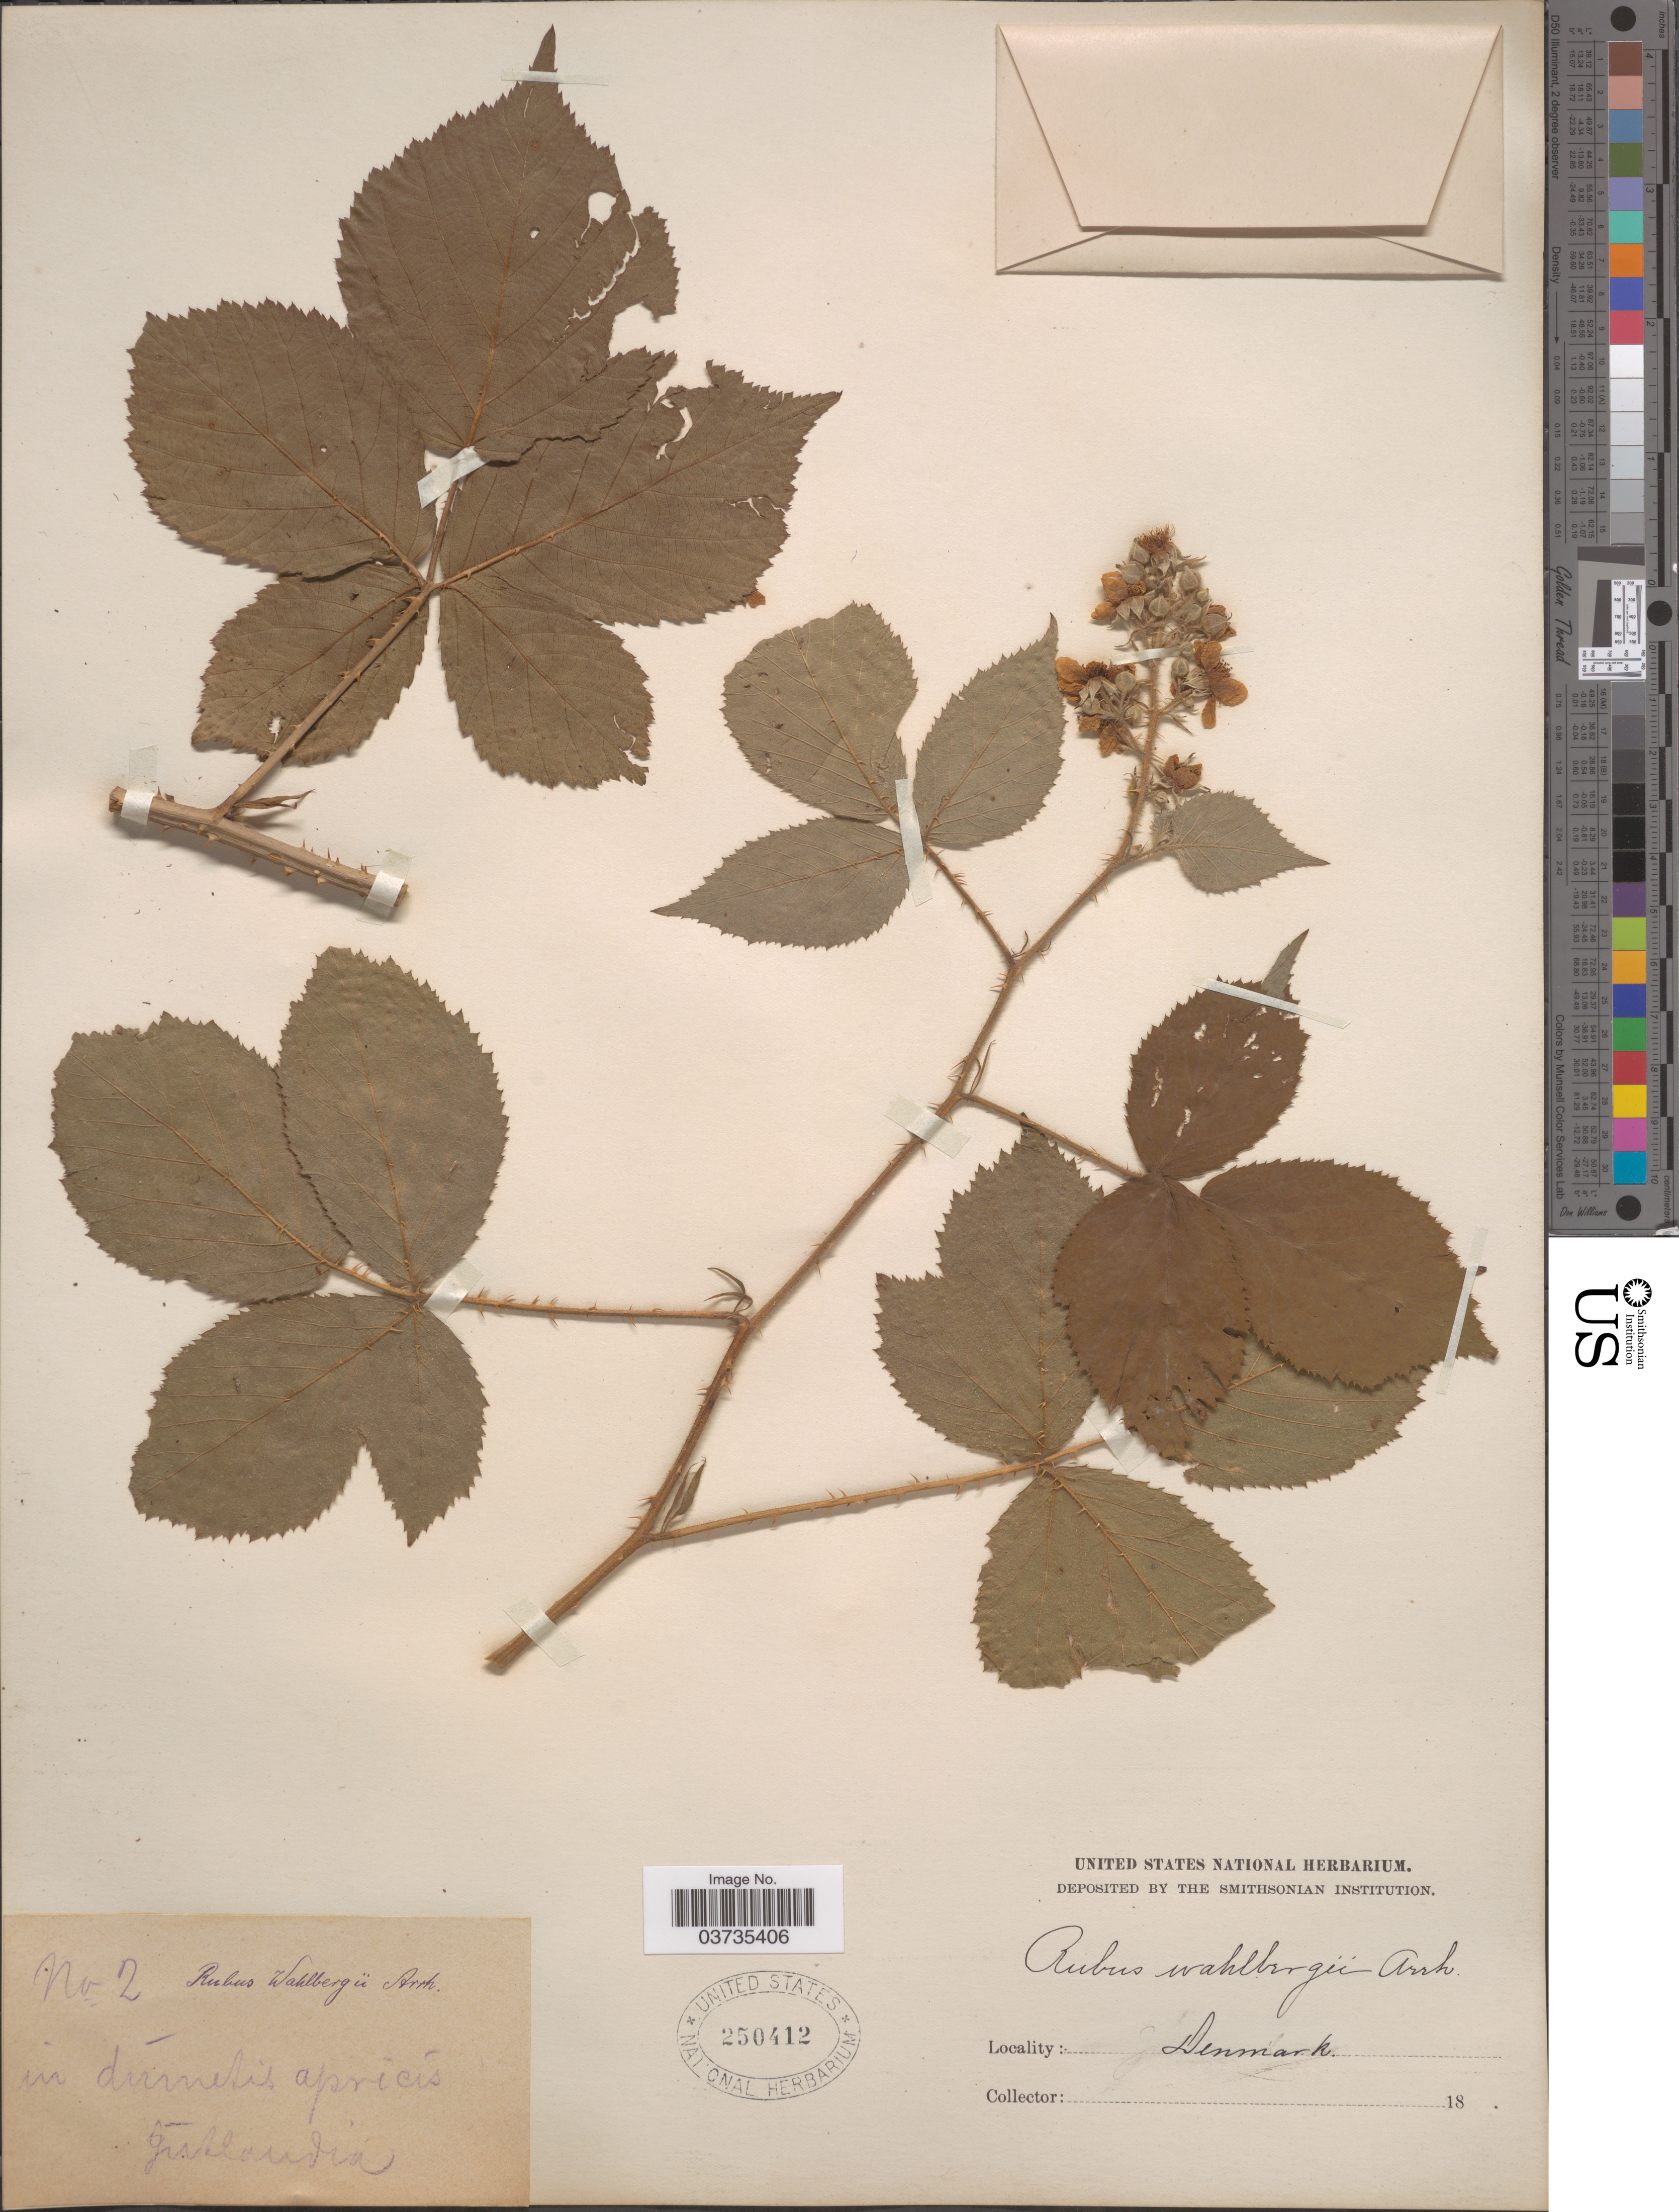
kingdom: Plantae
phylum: Tracheophyta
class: Magnoliopsida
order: Rosales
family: Rosaceae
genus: Rubus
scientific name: Rubus wahlbergii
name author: Arrh.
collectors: ex herb. United States National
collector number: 2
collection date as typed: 18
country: Denmark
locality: Jútlandia.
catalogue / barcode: US 250412